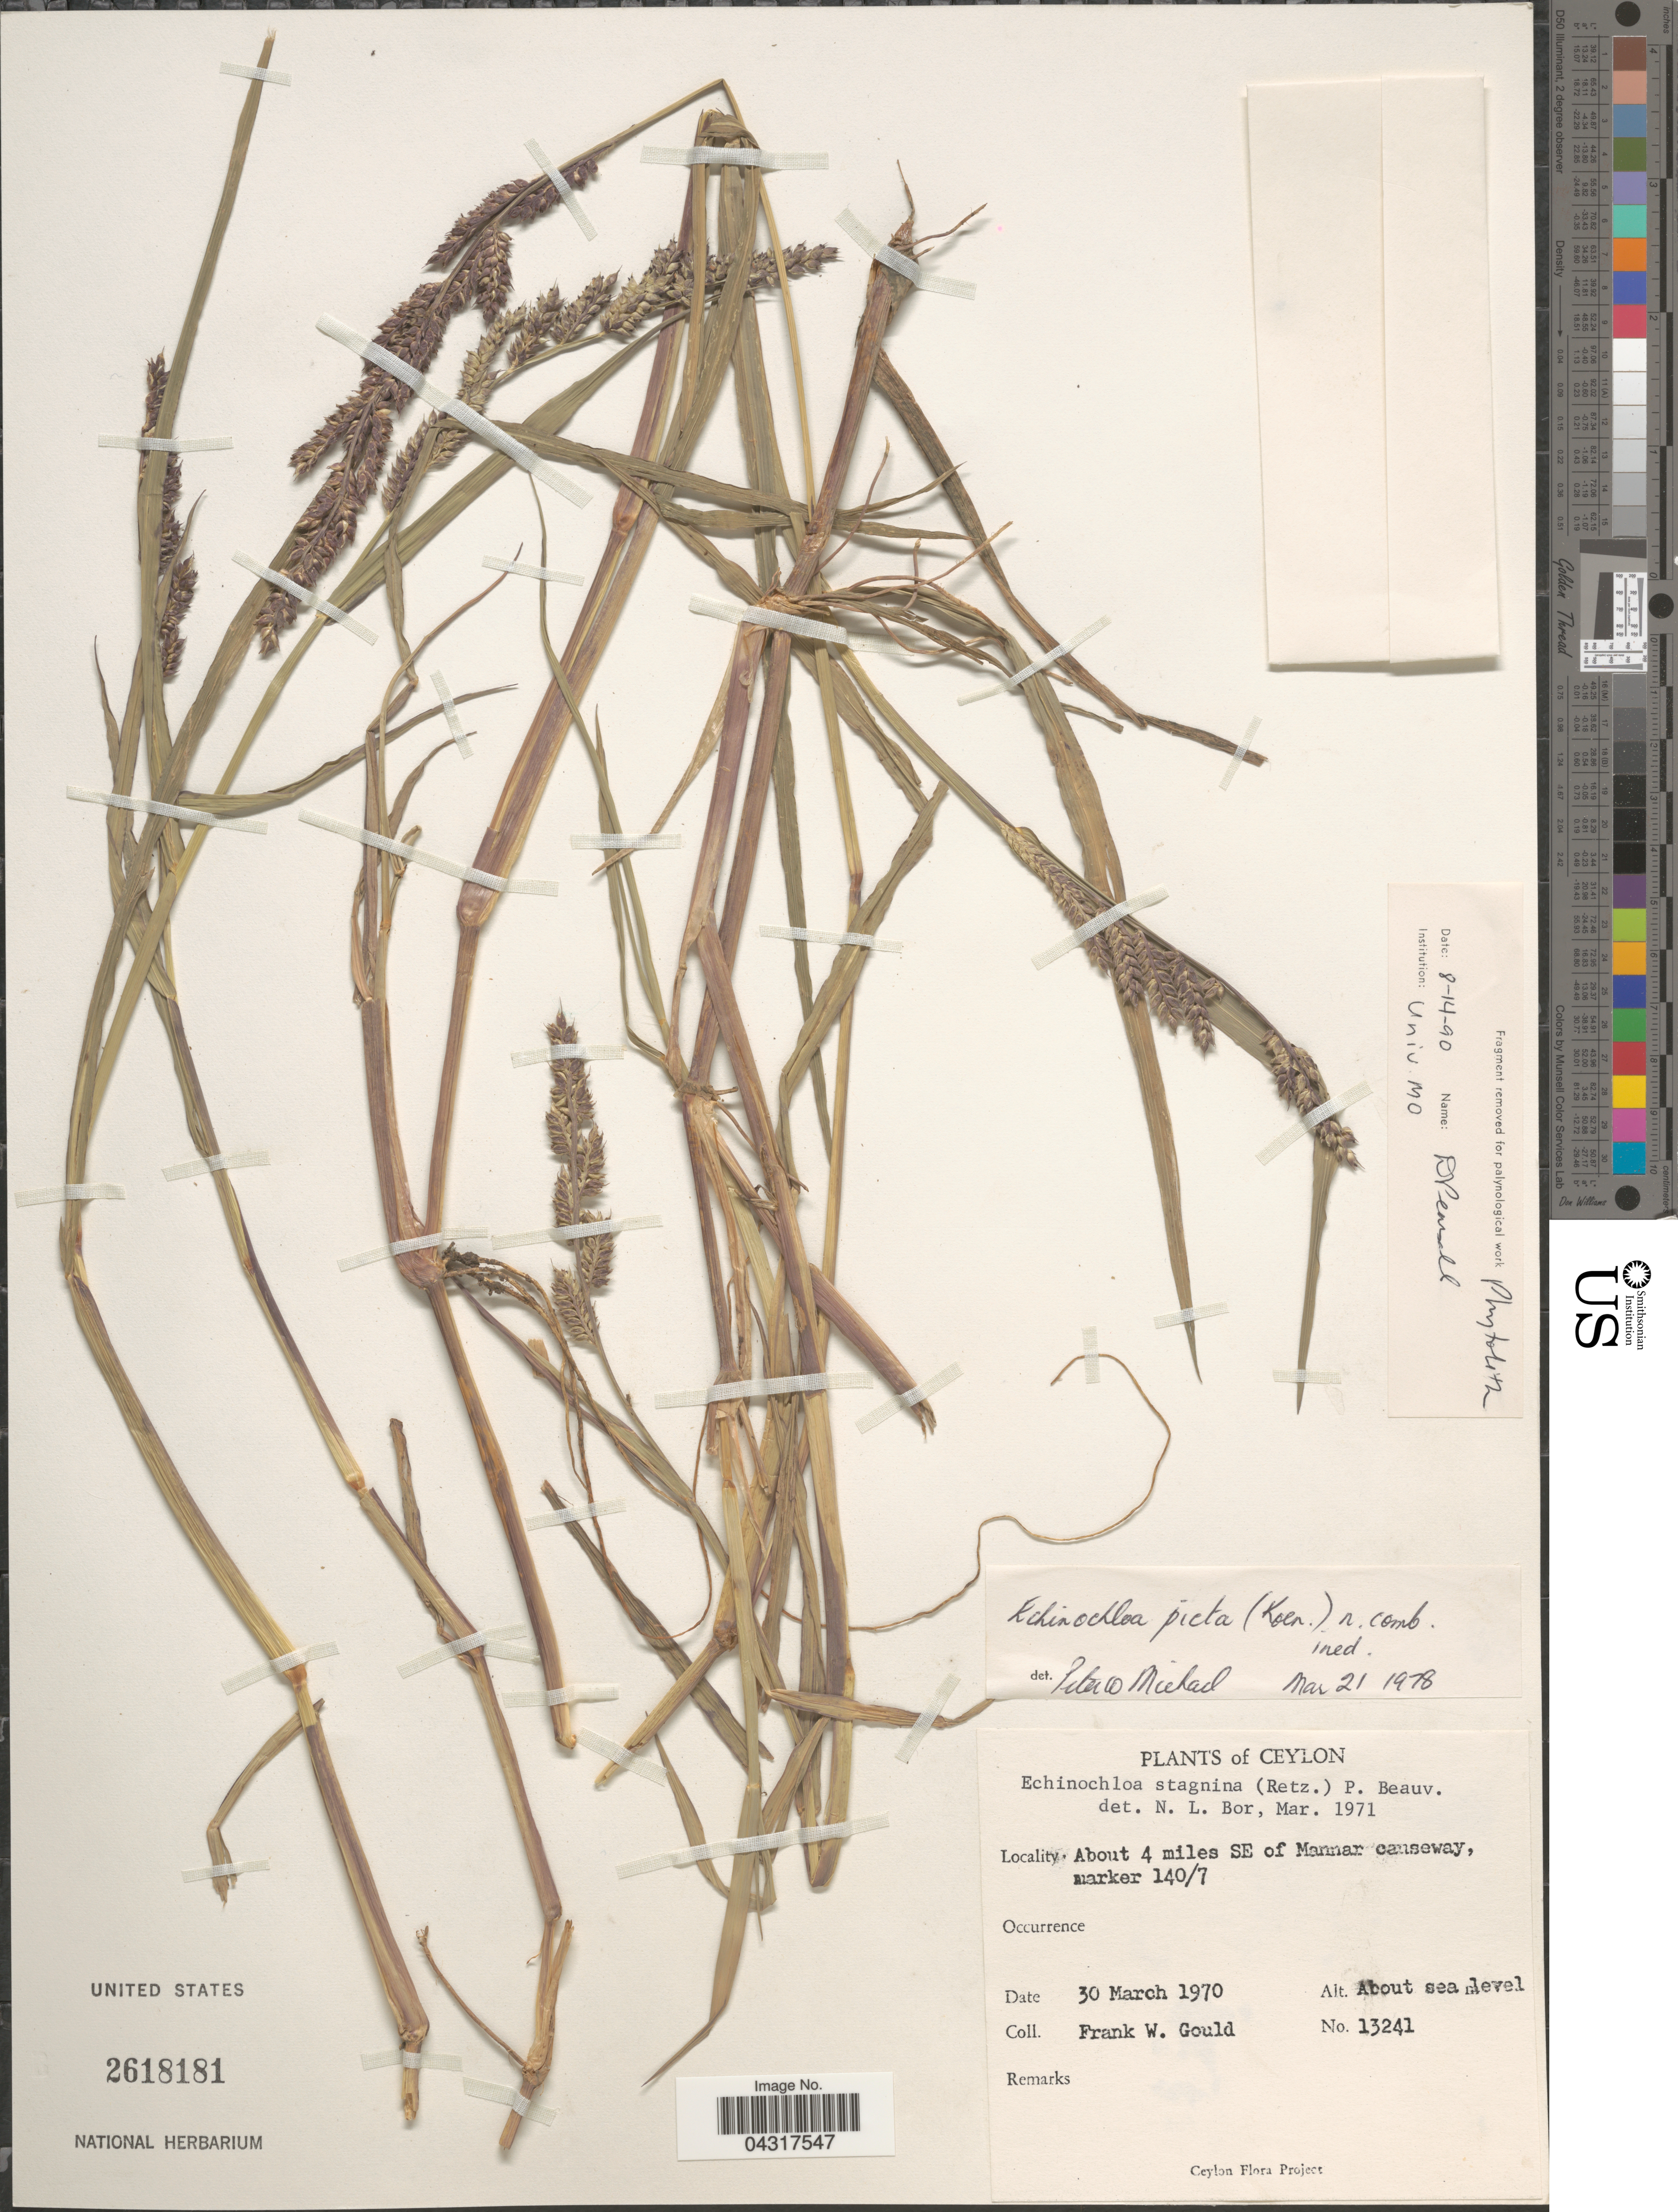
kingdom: Plantae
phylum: Tracheophyta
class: Liliopsida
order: Poales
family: Poaceae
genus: Echinochloa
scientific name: Echinochloa picta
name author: (K.D. Koenig) Michael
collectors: F. W. Gould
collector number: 13241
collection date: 1970-03-30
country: Sri Lanka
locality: Ceylon. About 4 miles SE of Mannar causeway, marker 140/7.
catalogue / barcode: US 2618181